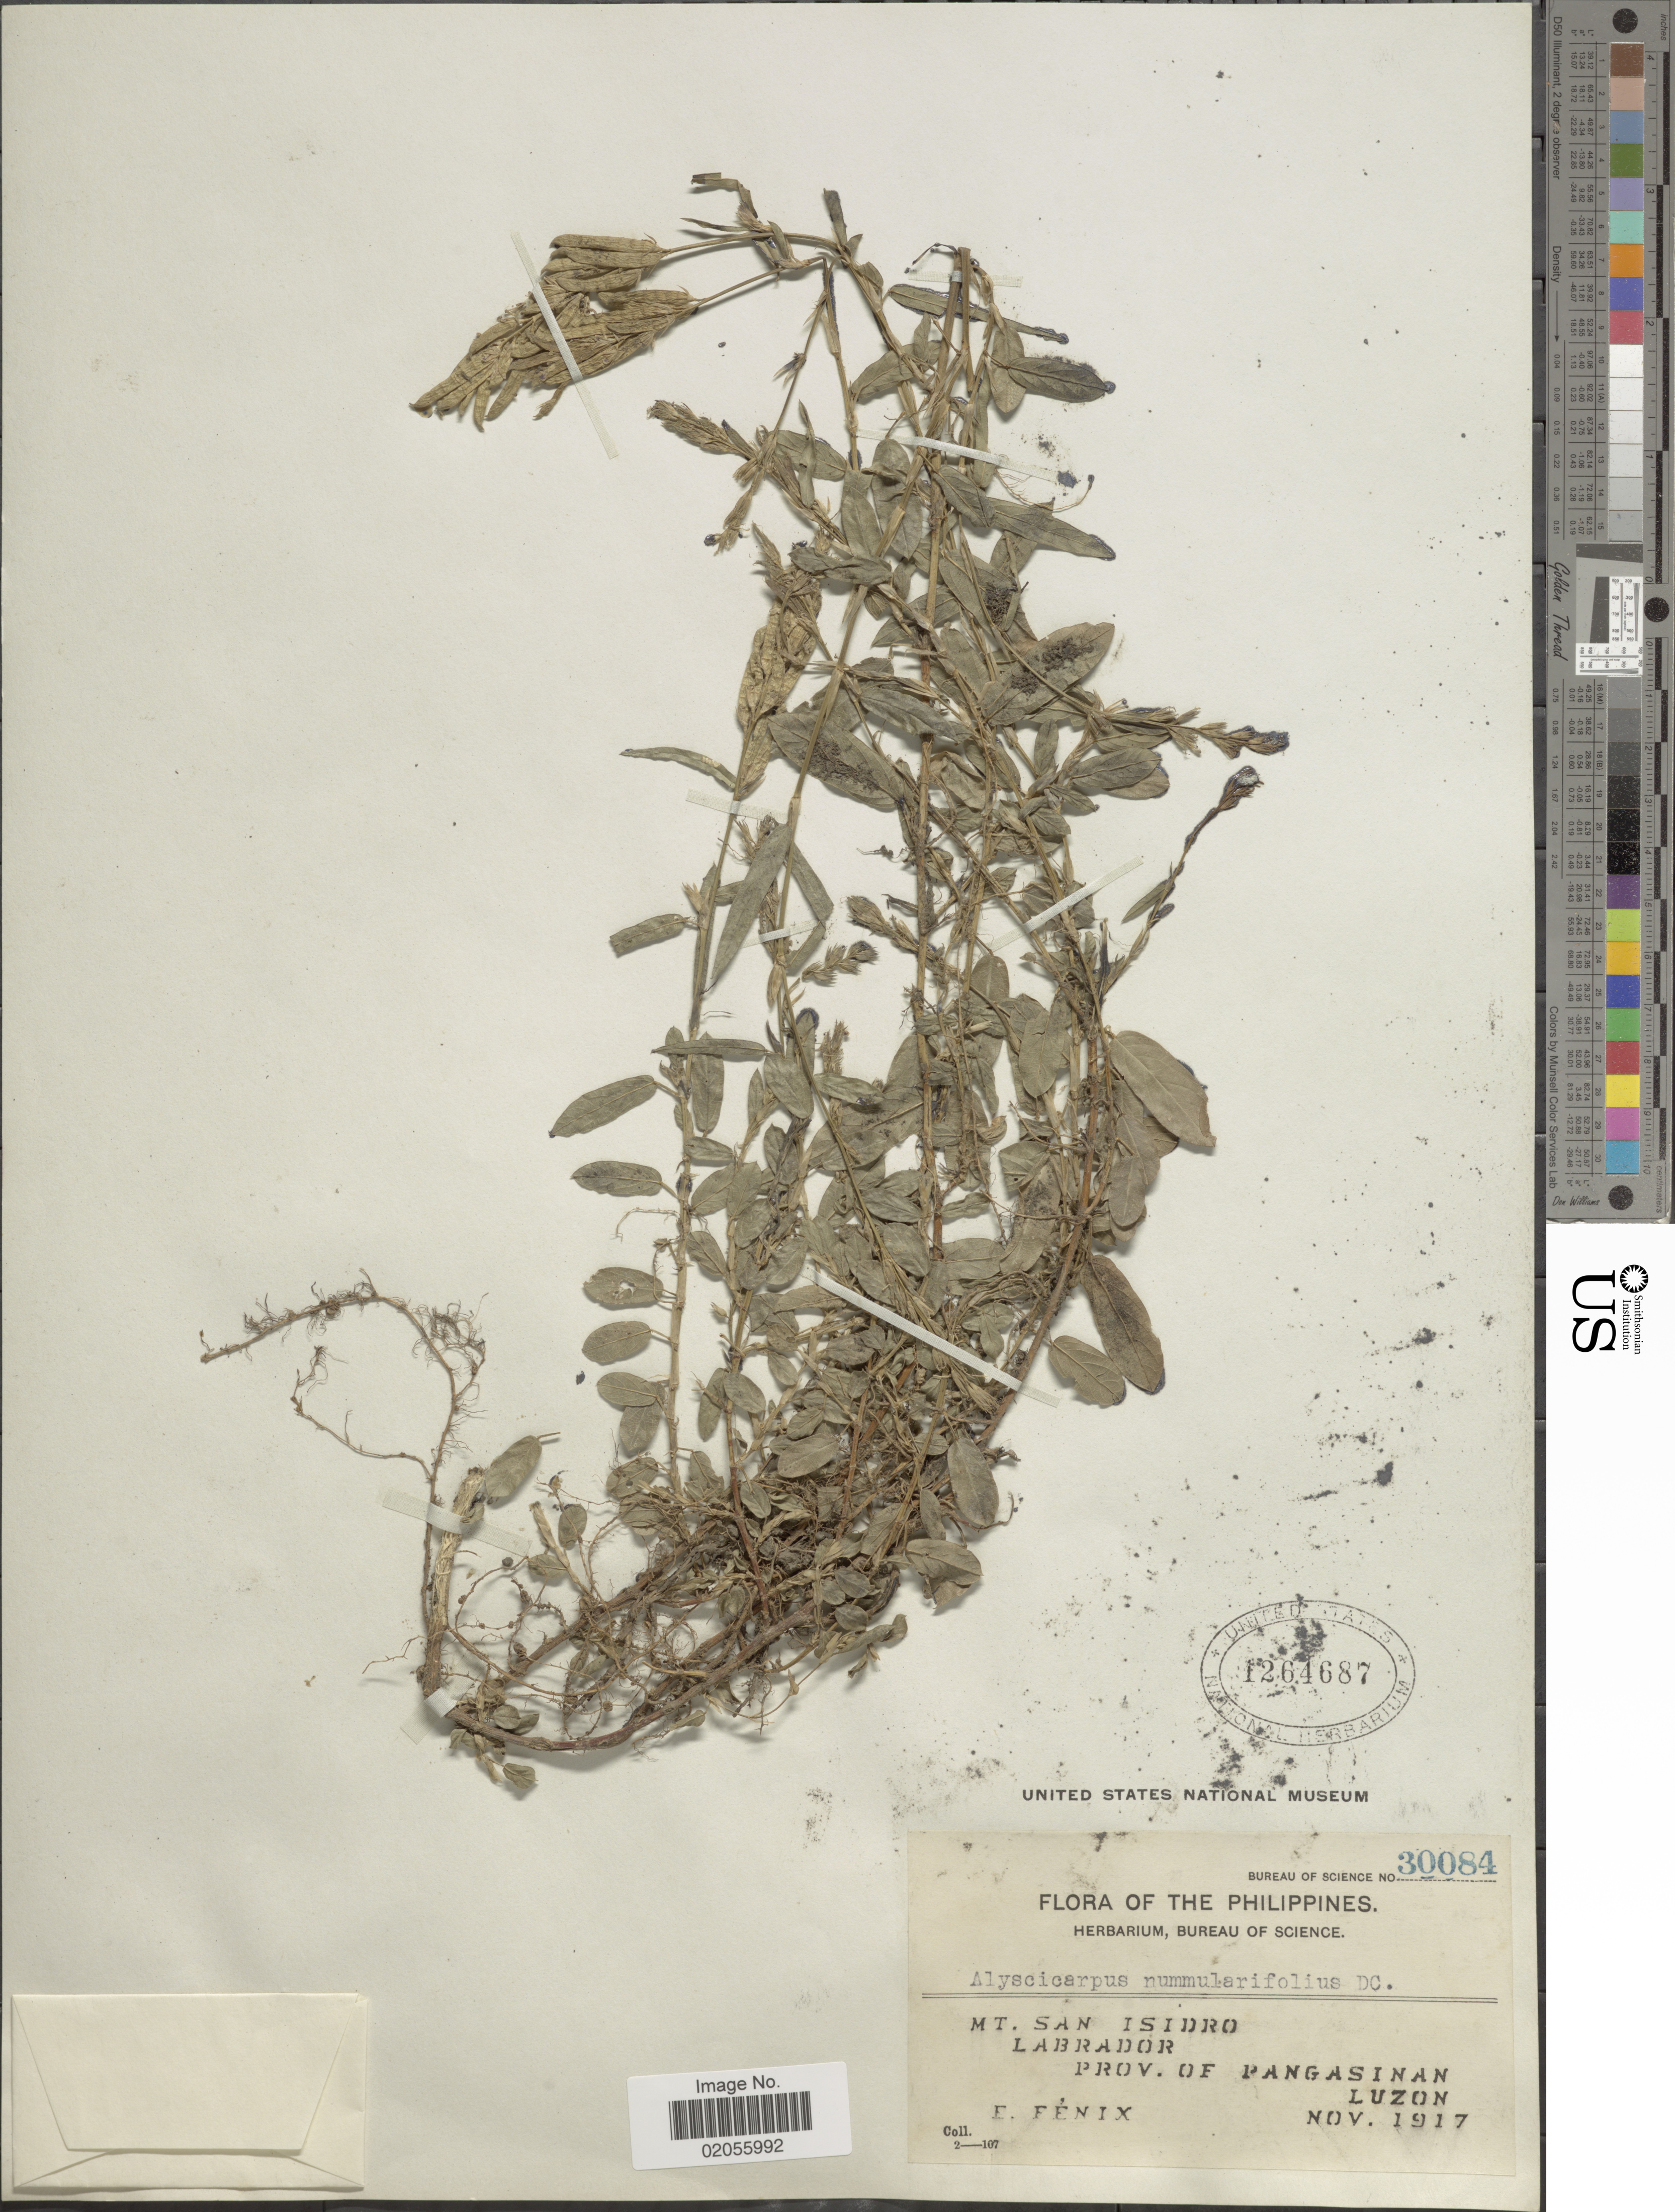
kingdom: Plantae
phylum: Tracheophyta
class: Magnoliopsida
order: Fabales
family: Fabaceae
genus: Alysicarpus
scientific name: Alysicarpus vaginalis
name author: (L.) DC.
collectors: E. Fénix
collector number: Bureau of Science 30084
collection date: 1917-11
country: Philippines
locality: Mt. San Isidro. Labrador. Prov. of Pangasinan. Luzon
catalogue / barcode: US 1264687